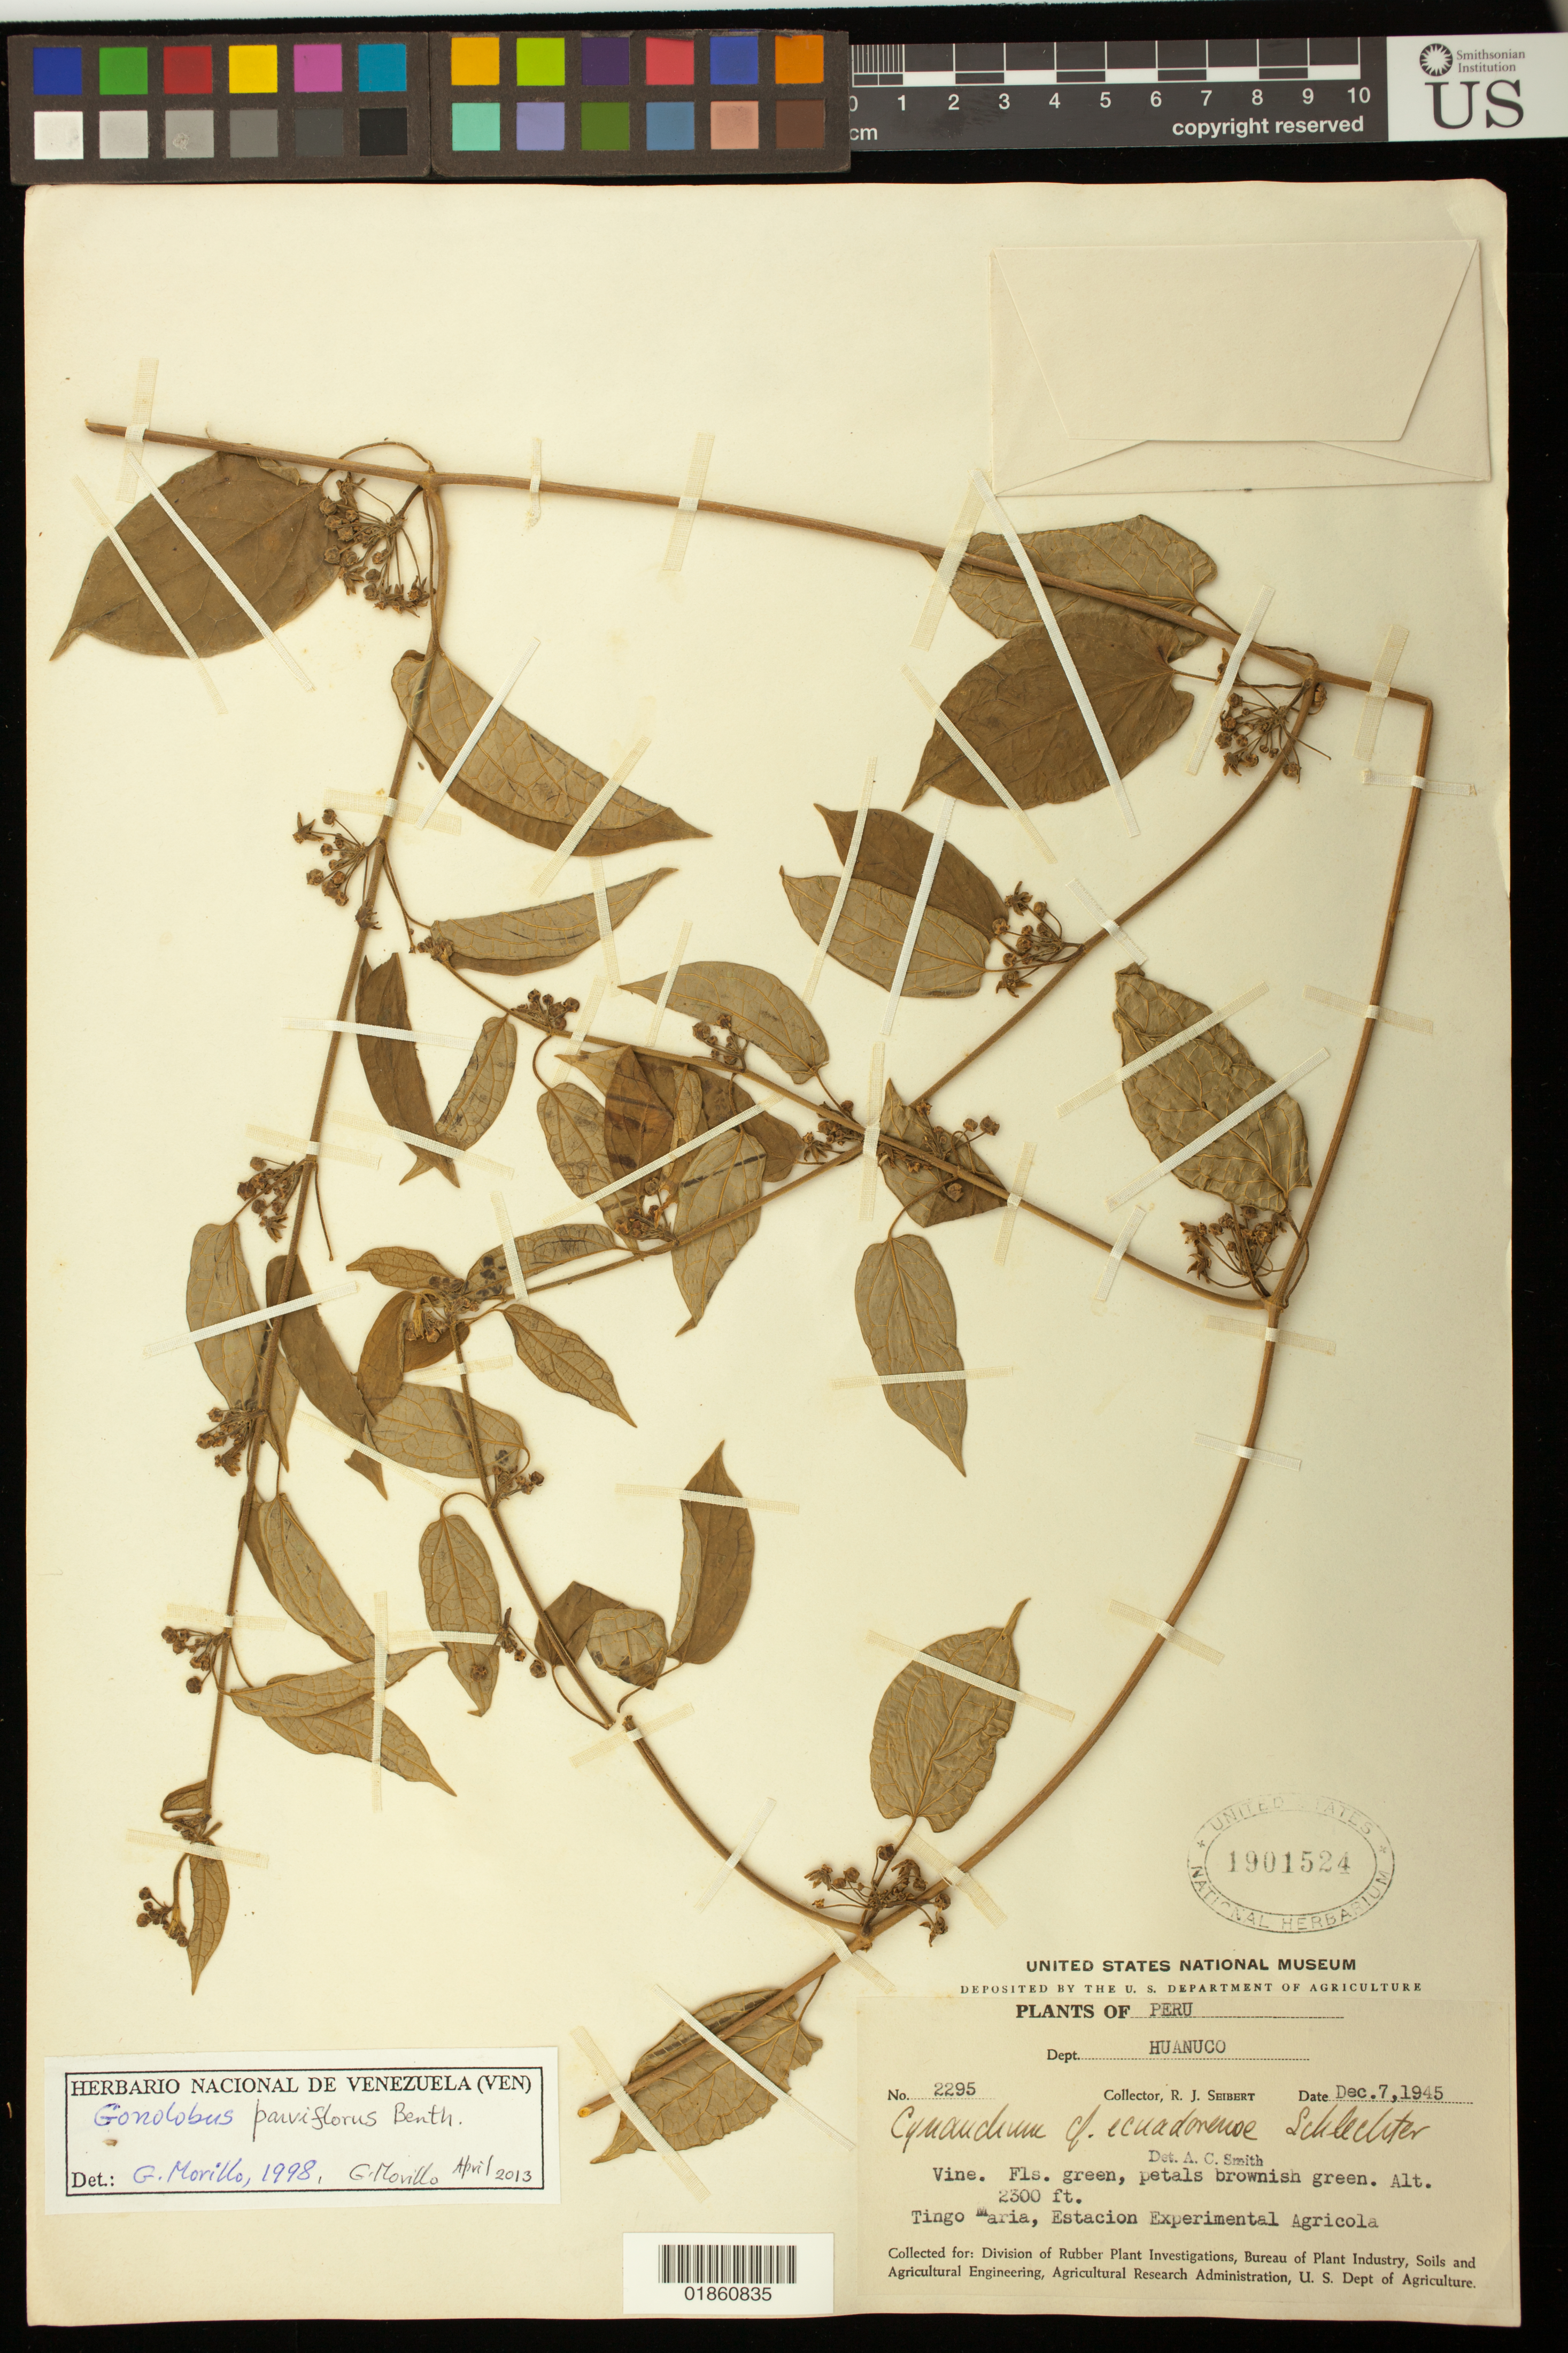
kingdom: Plantae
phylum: Tracheophyta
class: Magnoliopsida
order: Gentianales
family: Apocynaceae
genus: Gonolobus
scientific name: Gonolobus parviflorus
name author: Decne.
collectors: R. J. Seibert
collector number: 2295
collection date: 1945-12-07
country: Peru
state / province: Huánuco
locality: Tingo Maria, Estacion Experimental Agricola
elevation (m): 701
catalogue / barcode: US 1901524